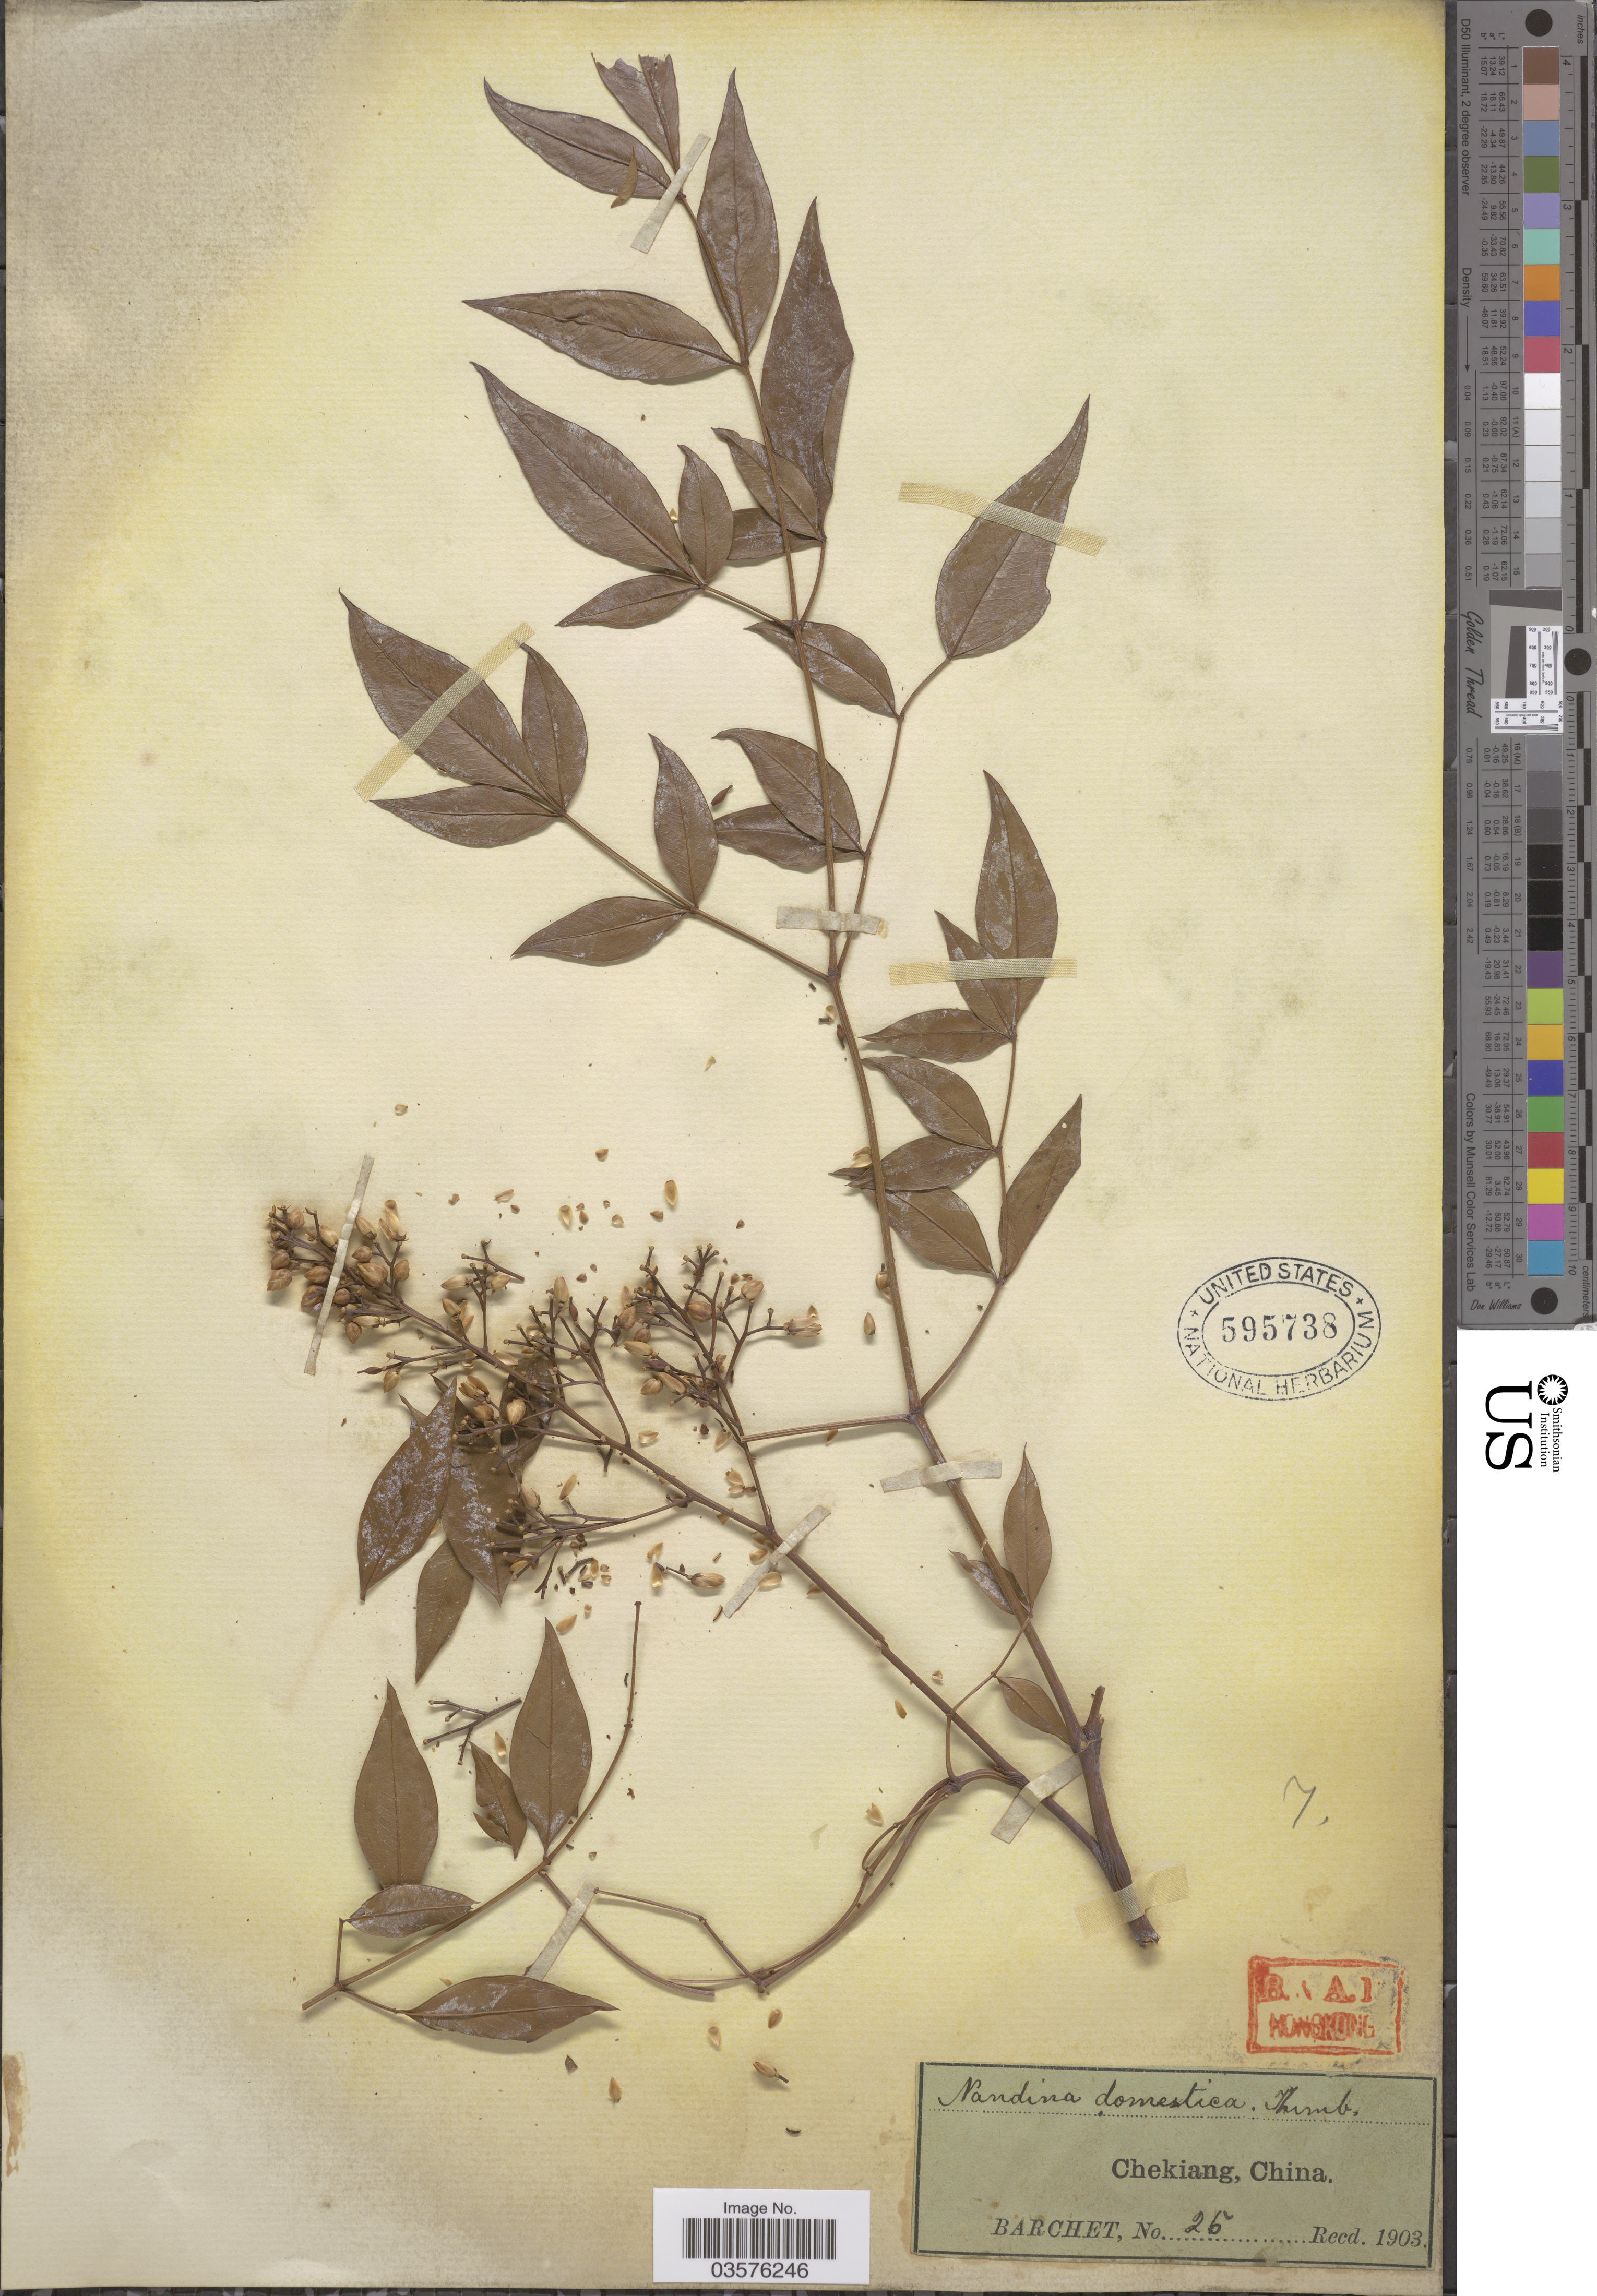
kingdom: Plantae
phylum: Tracheophyta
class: Magnoliopsida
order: Ranunculales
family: Berberidaceae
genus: Nandina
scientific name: Nandina domestica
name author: Thunb.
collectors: Barchet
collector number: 25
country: China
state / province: Zhejiang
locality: Chekiang.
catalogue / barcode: US 595738